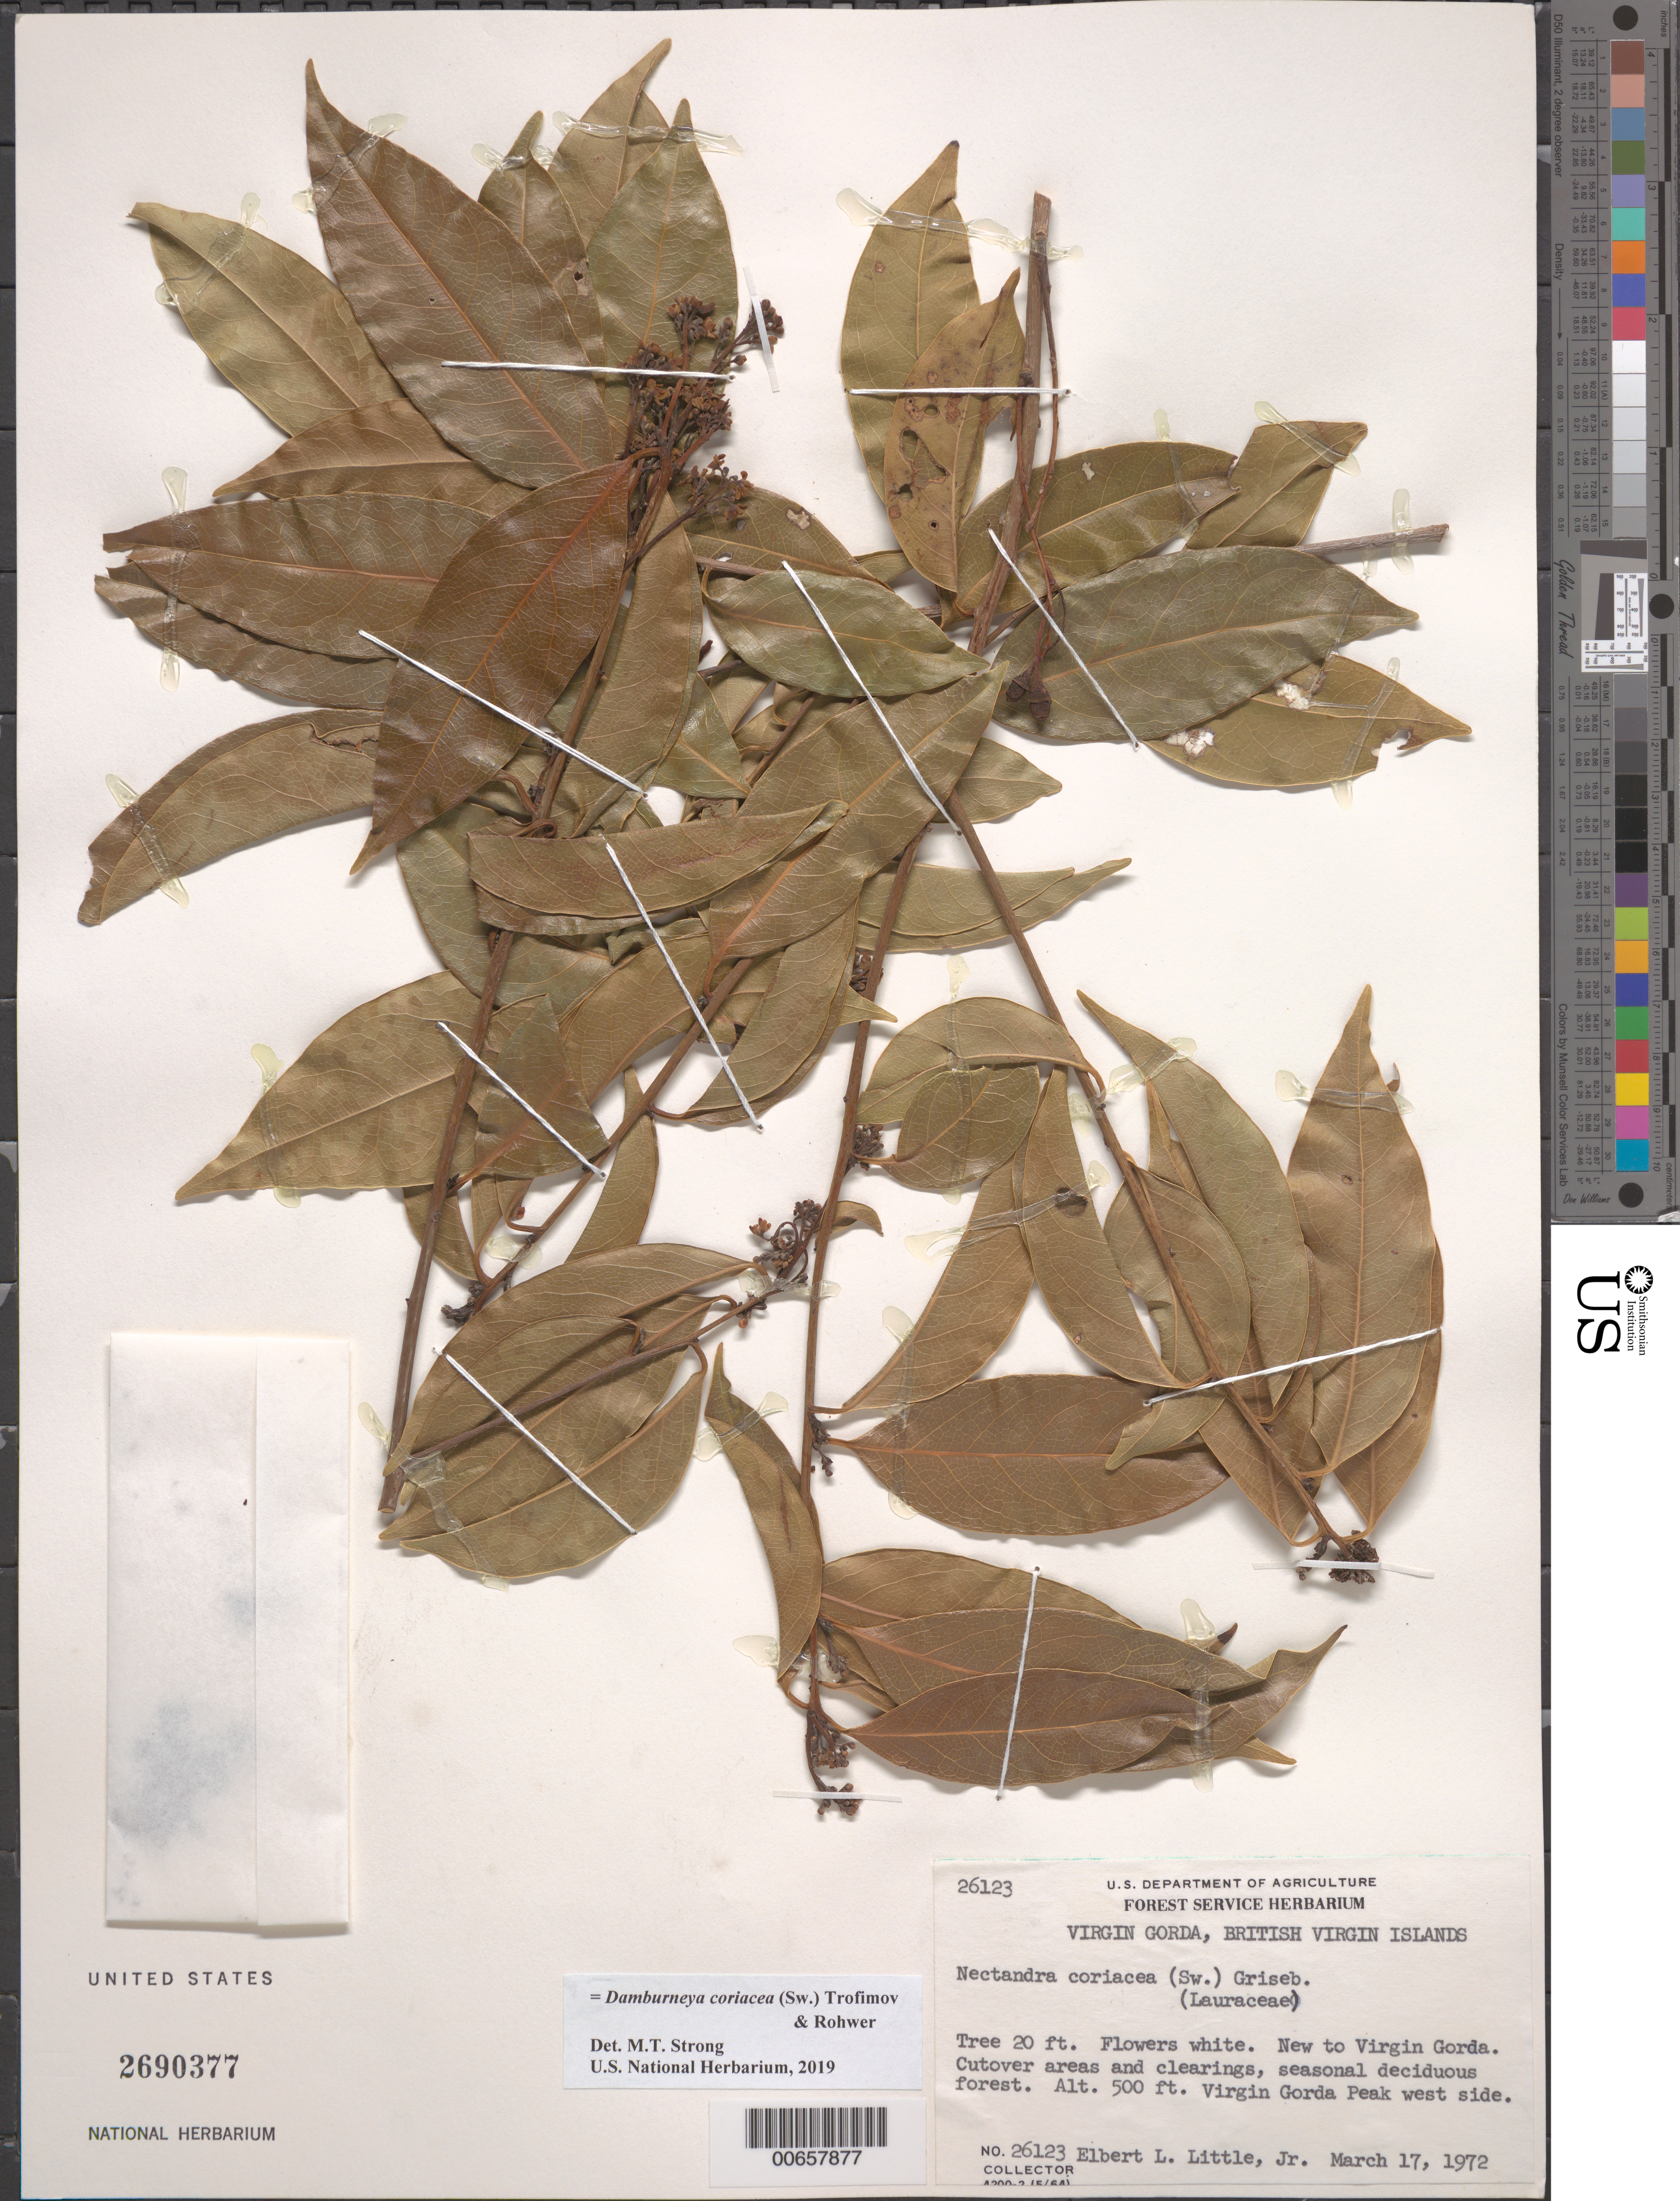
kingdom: Plantae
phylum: Tracheophyta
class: Magnoliopsida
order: Laurales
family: Lauraceae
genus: Damburneya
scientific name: Damburneya coriacea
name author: (Sw.) Trofimov & Rohwer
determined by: Strong, M. T., (US), Smithsonian Institution - National Museum of Natural History (UNITED STATES)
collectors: E. L. Little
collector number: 26123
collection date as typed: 17 Mar 1972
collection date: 1972-03-17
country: British Virgin Islands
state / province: Virgin Gorda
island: Virgin Gorda Island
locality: Virgin Gorda Peak, W side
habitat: Cut over areas and clearings, seasonal deciduous forest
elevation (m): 152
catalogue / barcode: US 2690377